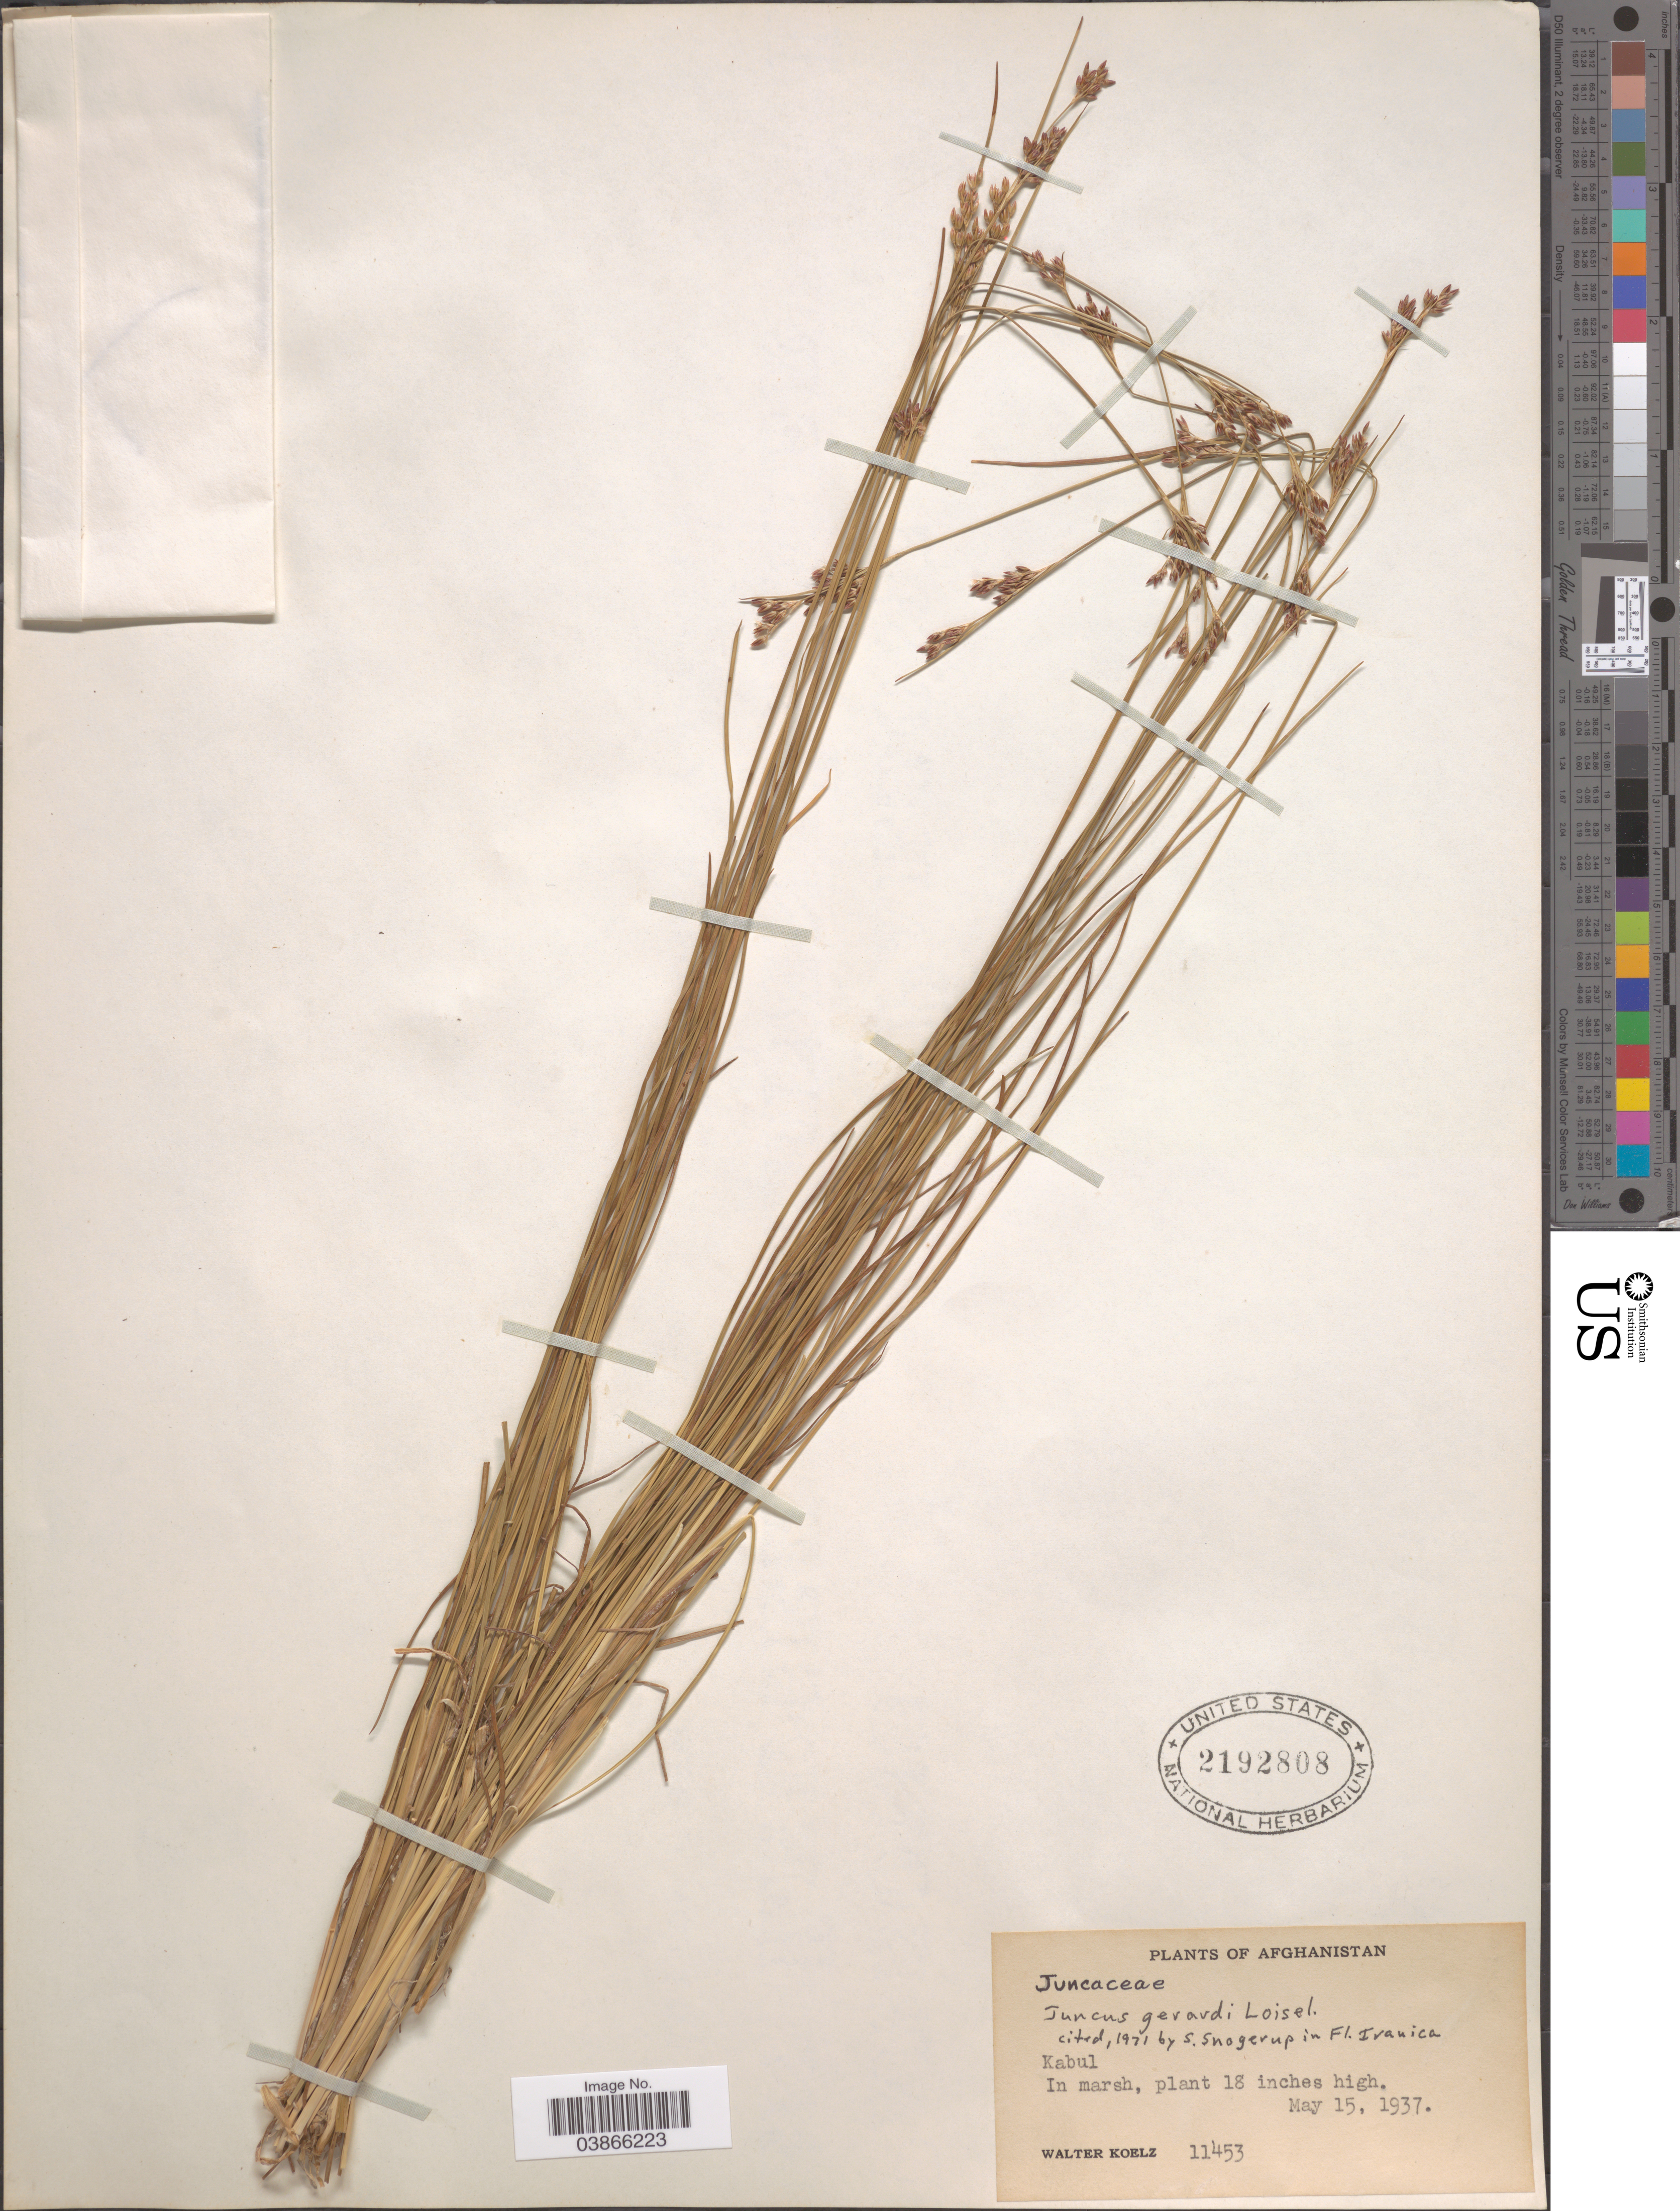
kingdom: Plantae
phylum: Tracheophyta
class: Liliopsida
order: Poales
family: Juncaceae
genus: Juncus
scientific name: Juncus gerardi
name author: Loisel.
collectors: W. N. Koelz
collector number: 11453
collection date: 1937-05-15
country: Afghanistan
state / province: Kabul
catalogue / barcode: US 2192808